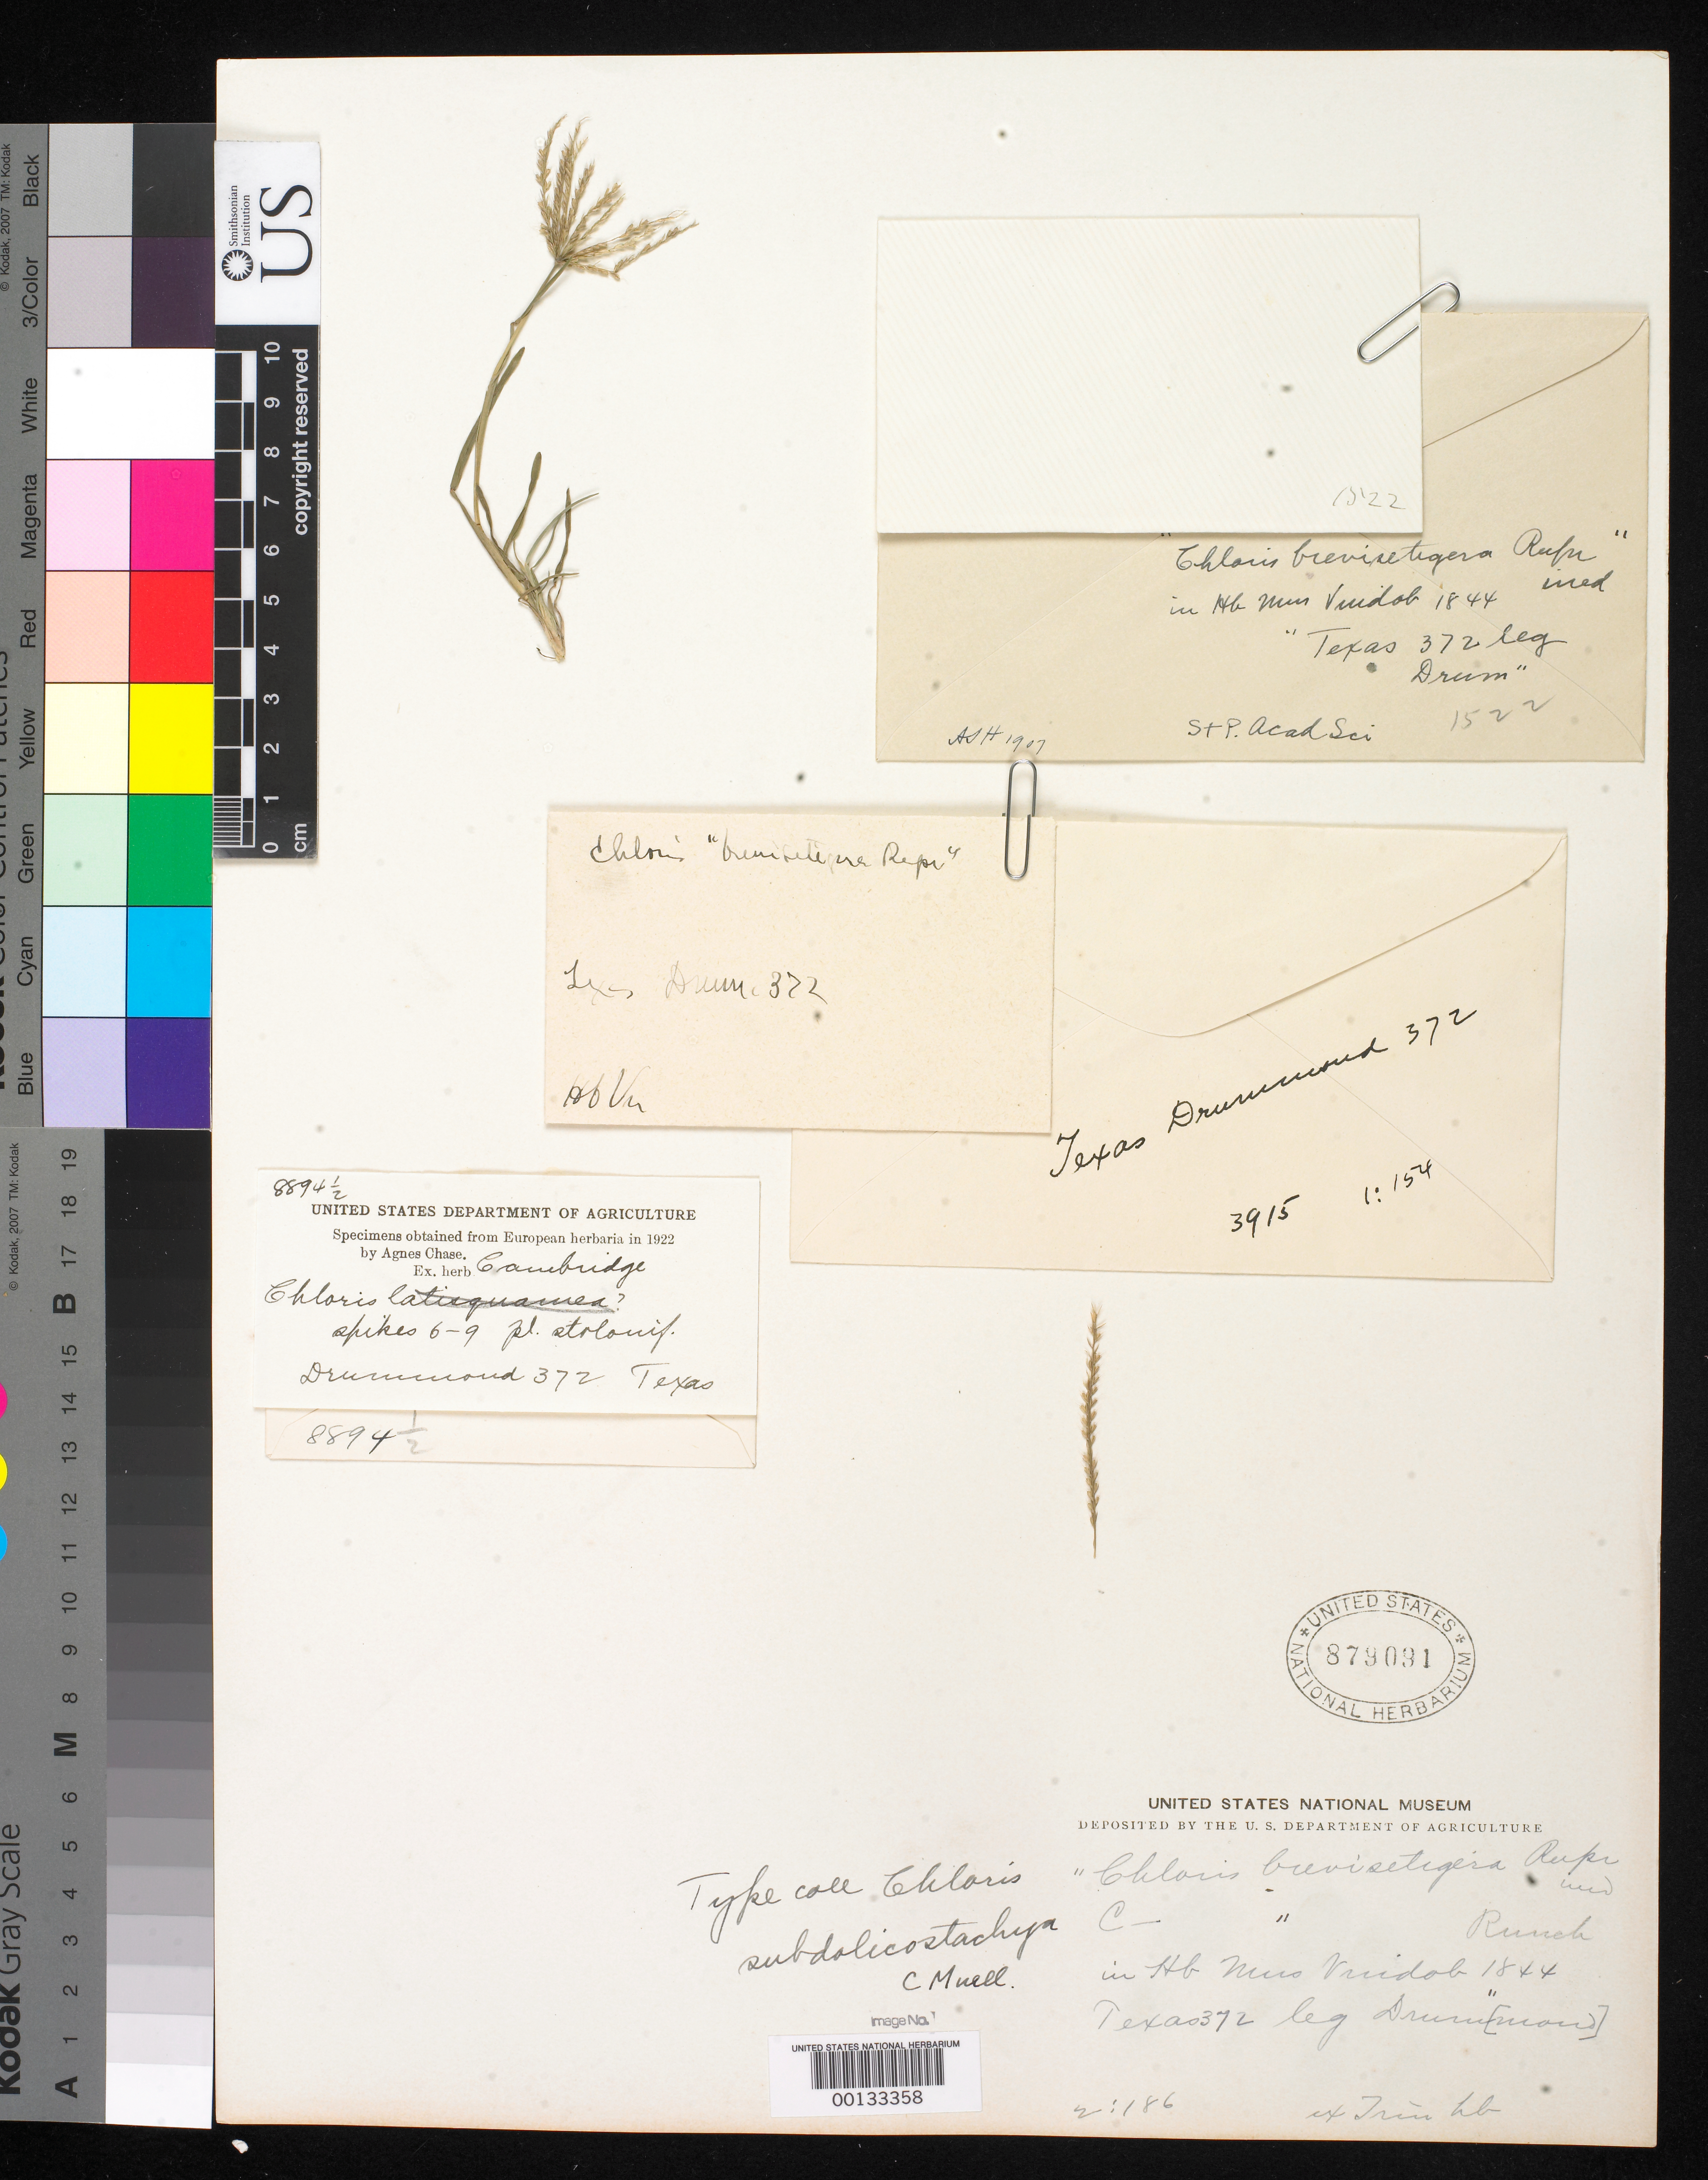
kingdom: Plantae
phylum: Tracheophyta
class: Liliopsida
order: Poales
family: Poaceae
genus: Chloris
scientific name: Chloris subdolichostachya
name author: Müll. Hal.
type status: Type Fragment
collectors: T. Drummond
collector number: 372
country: United States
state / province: Texas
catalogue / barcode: US 879091